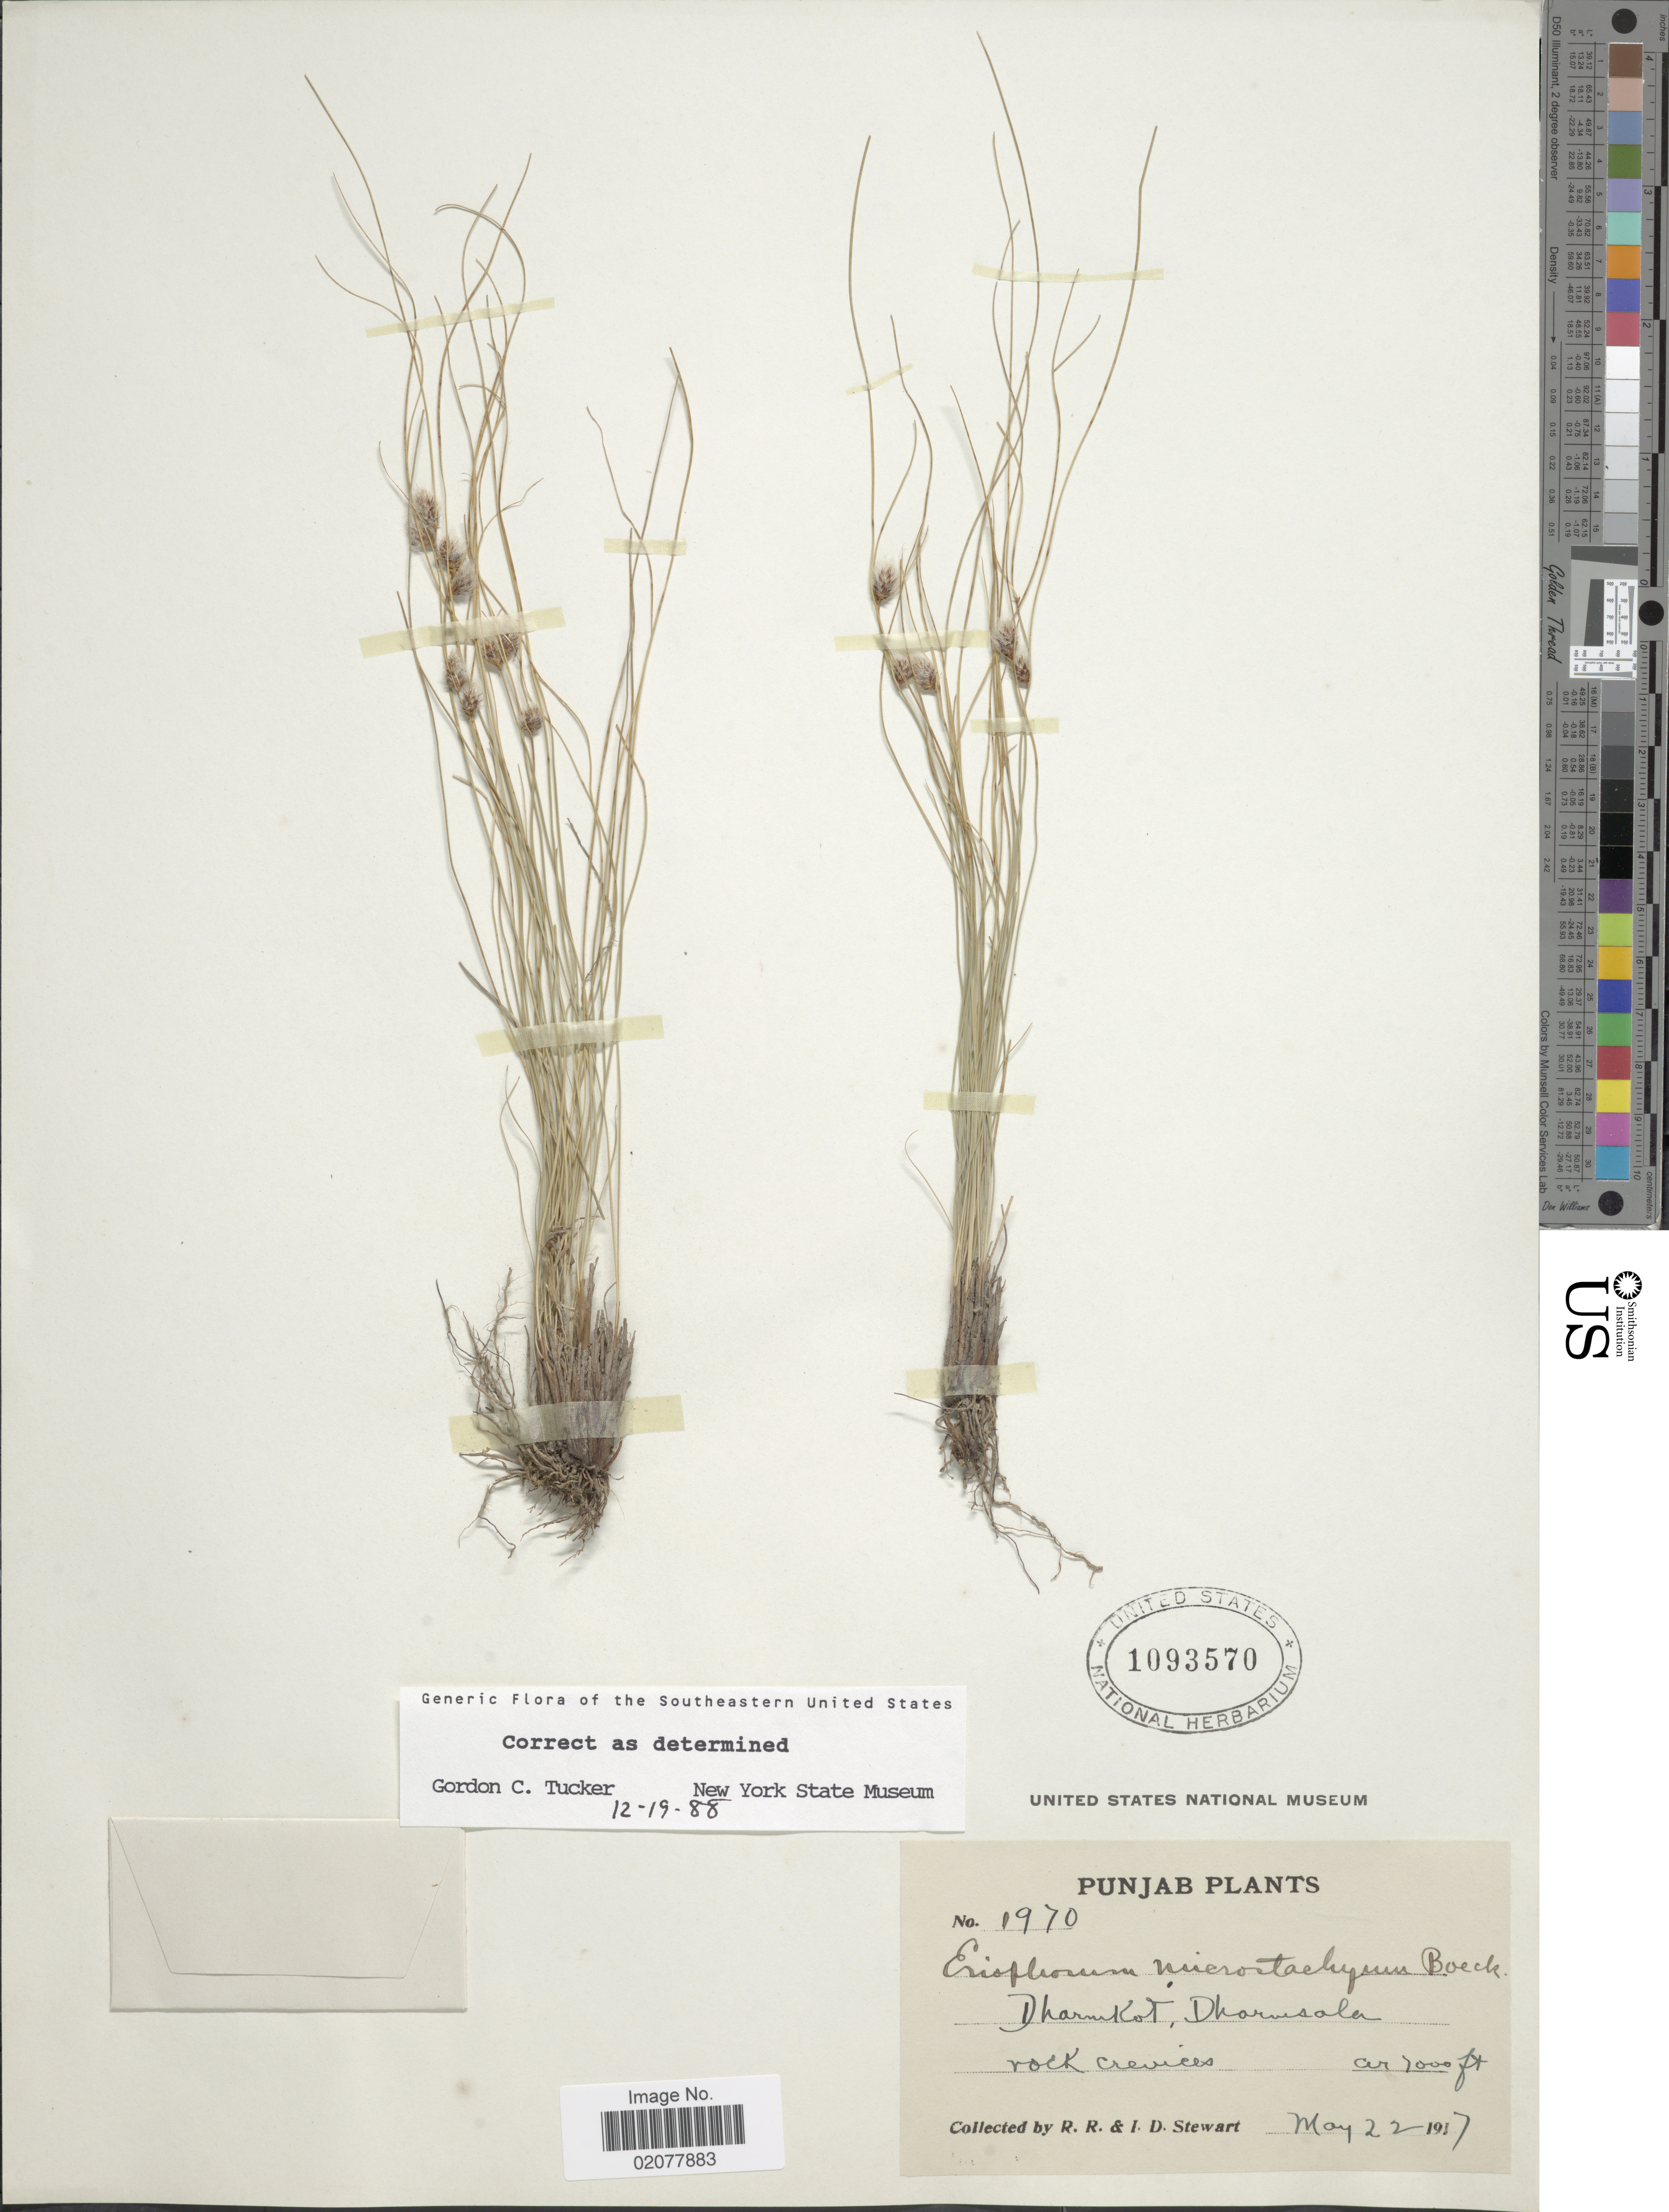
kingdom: Plantae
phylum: Tracheophyta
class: Liliopsida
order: Poales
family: Cyperaceae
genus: Erioscirpus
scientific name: Erioscirpus microstachyus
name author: (Boeckeler) Palla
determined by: Strong, Mark T., (BOT), Smithsonian Institution - National Museum of Natural History (UNITED STATES)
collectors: R. R. Stewart & I. Stewart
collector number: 1970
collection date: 1917-05-22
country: India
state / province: Punjab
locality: Dharmkot, Dharmsala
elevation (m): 2134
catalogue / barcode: US 1093570